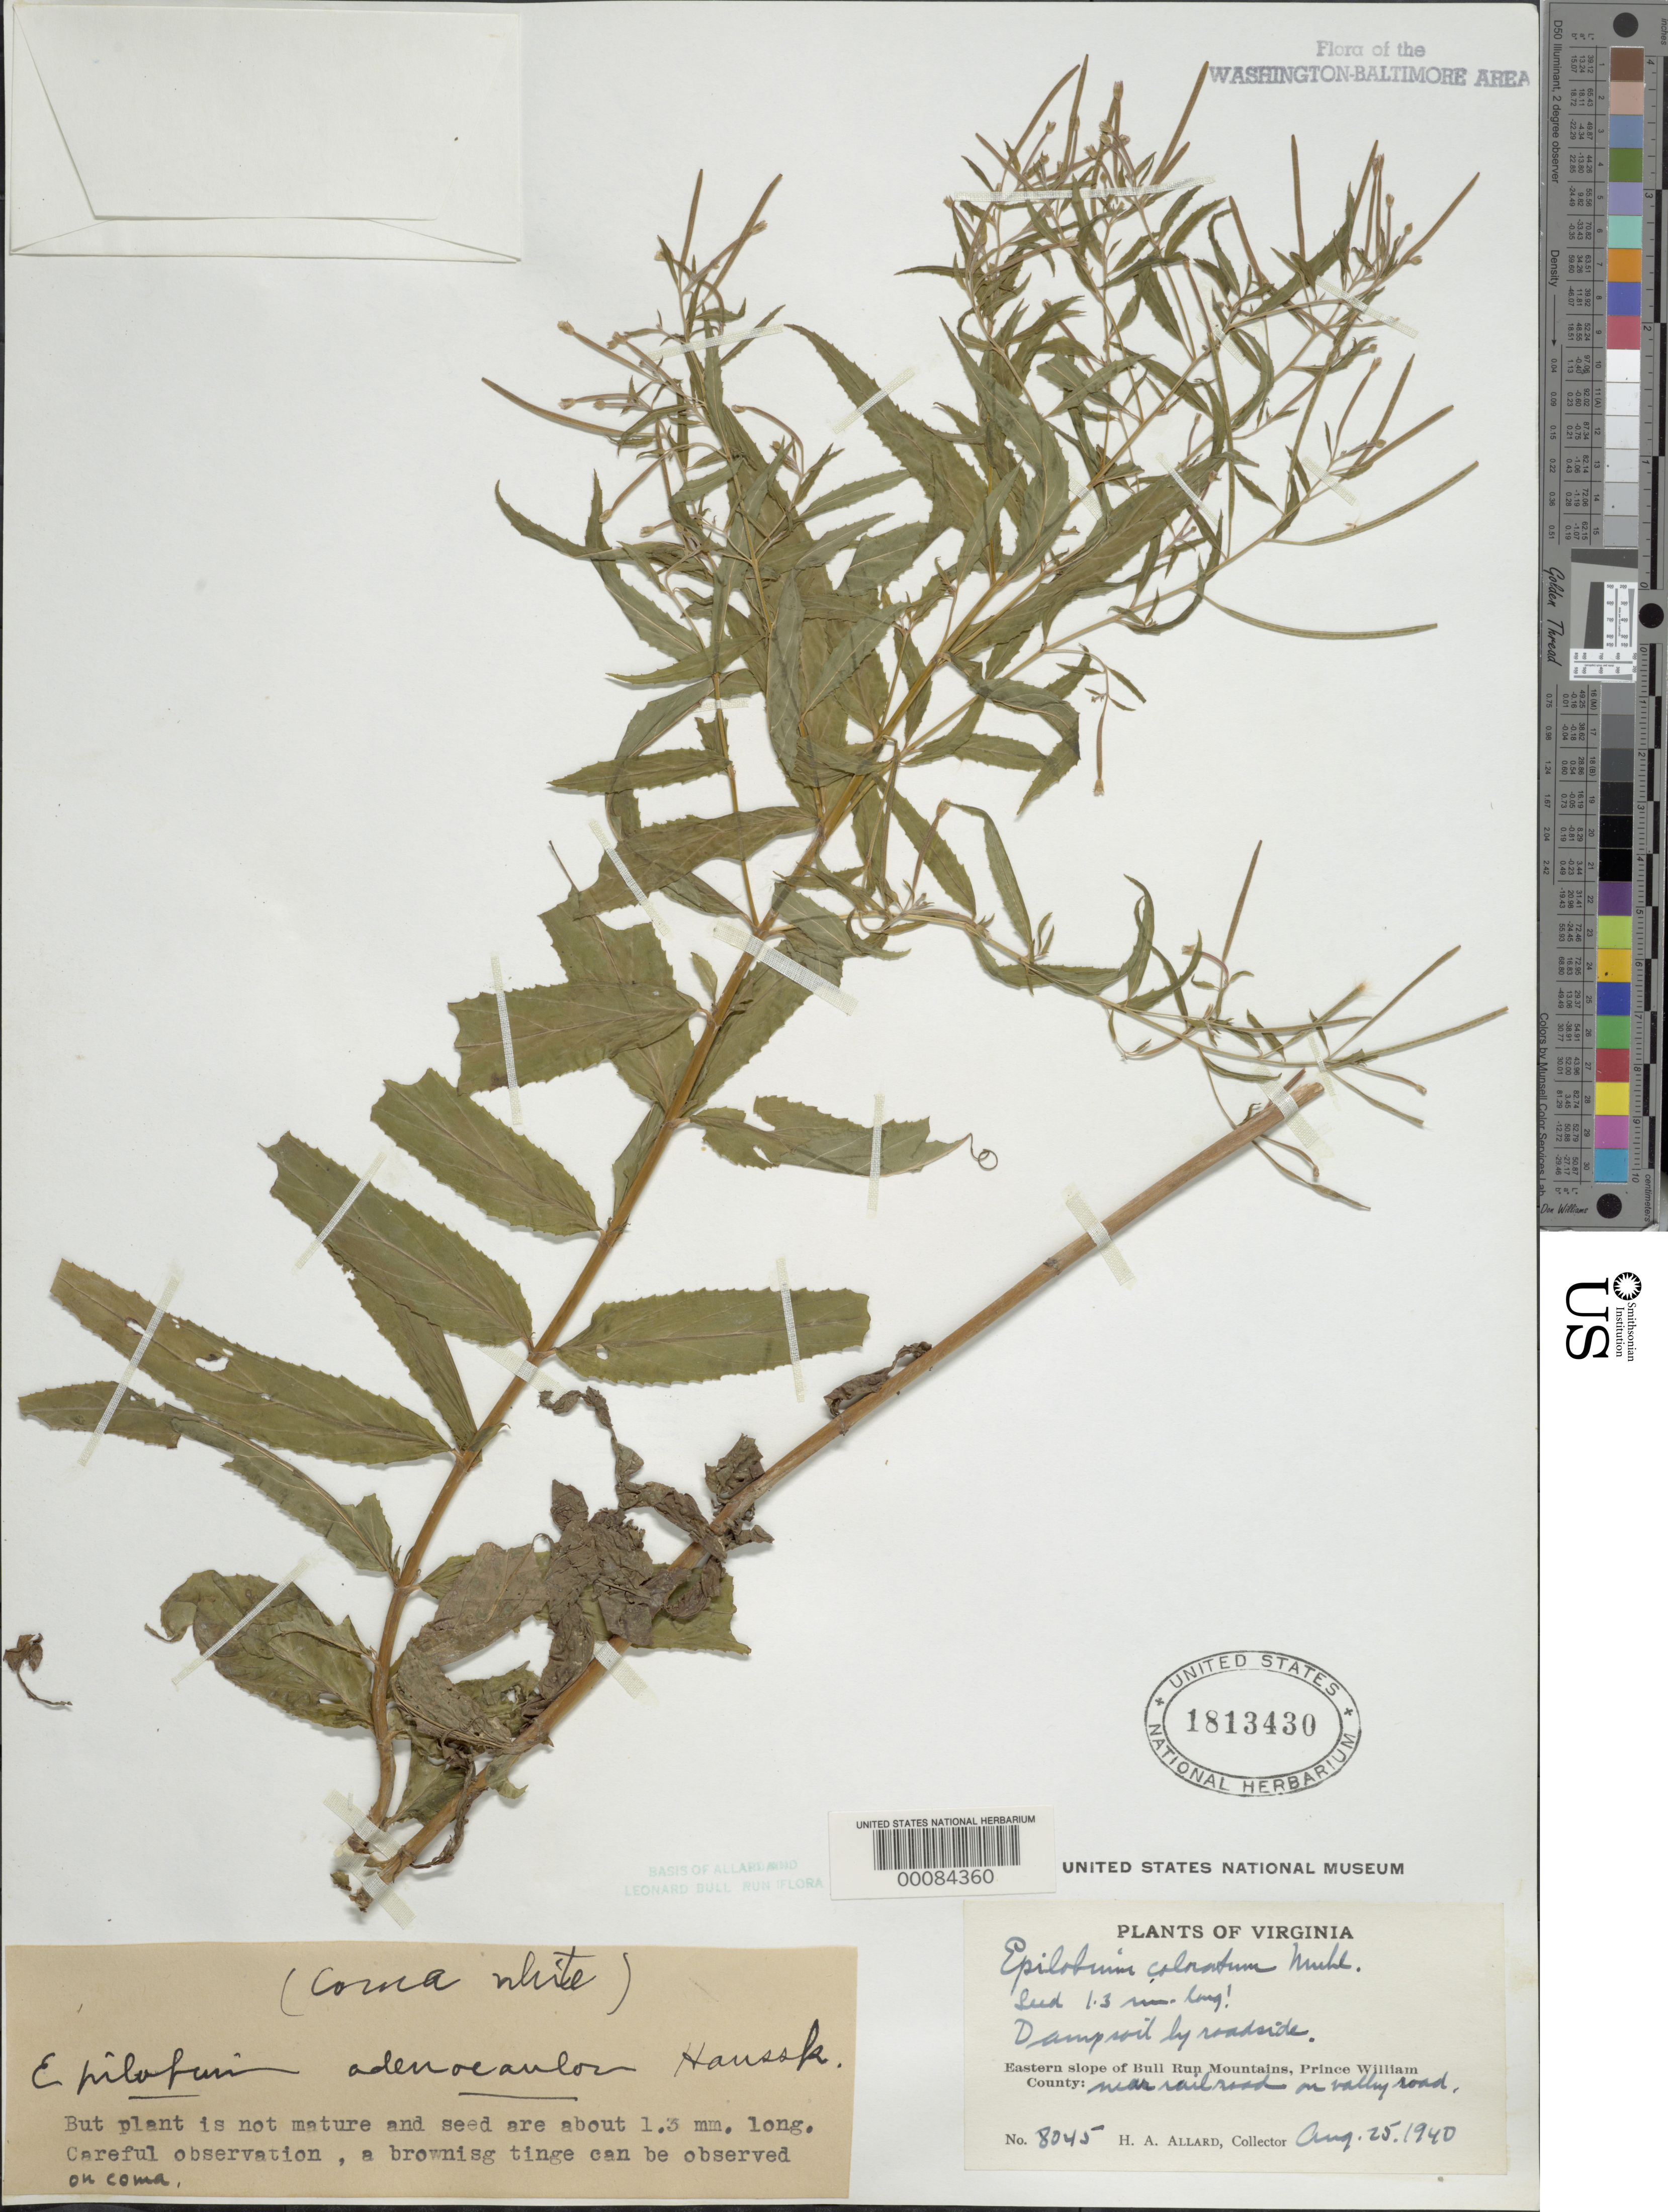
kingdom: Plantae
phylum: Tracheophyta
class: Magnoliopsida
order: Myrtales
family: Onagraceae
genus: Epilobium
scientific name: Epilobium coloratum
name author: Biehler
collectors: H. A. Allard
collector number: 8045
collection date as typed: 25 Aug 1940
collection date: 1940-08-25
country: United States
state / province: Virginia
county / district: Prince William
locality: Near R.R. on Valley Road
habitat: Damp soil on roadside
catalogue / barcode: US 1813430